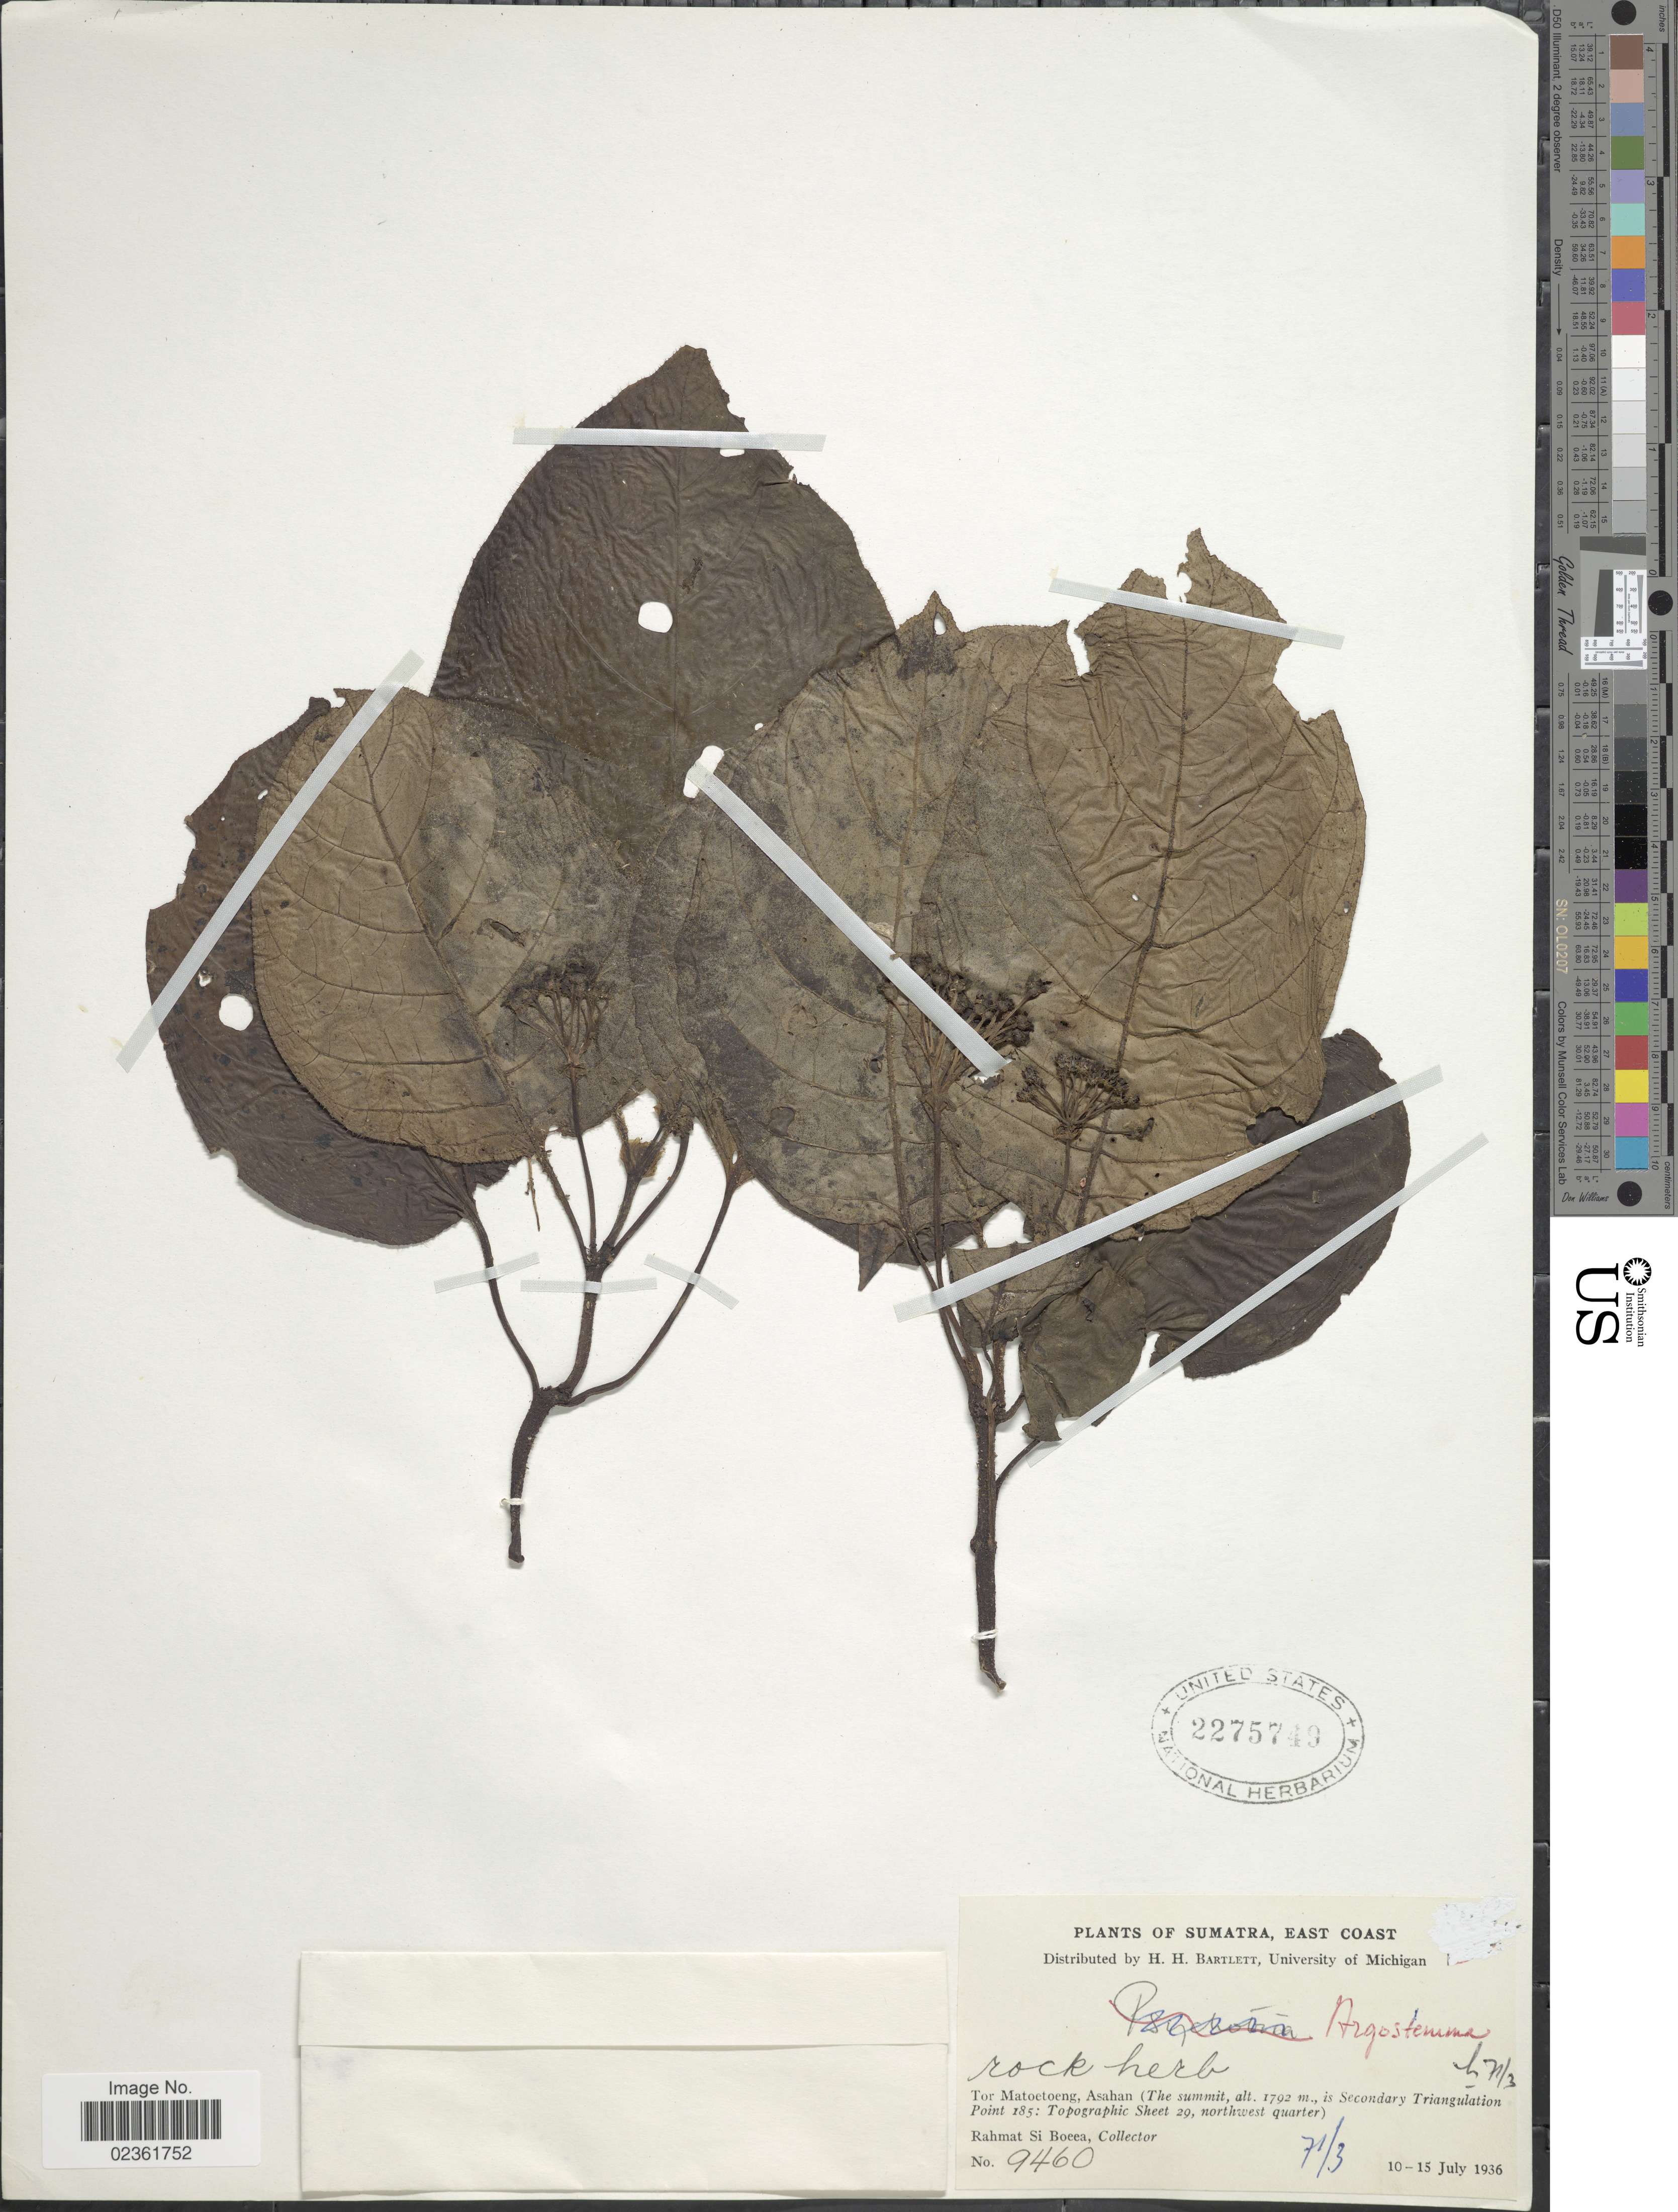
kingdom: Plantae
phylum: Tracheophyta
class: Magnoliopsida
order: Gentianales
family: Rubiaceae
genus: Argostemma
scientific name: Argostemma sp.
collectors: Rahmat Si Boeea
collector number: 9460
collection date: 1936-07-10/1936-07-15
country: Indonesia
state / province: Sumatra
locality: East Coast, Tor Matoetoeng, Asahan (The summit, is Secondary Triangulation Point 185:Topographic Sheet 29, northwest quarter).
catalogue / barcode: US 2275749